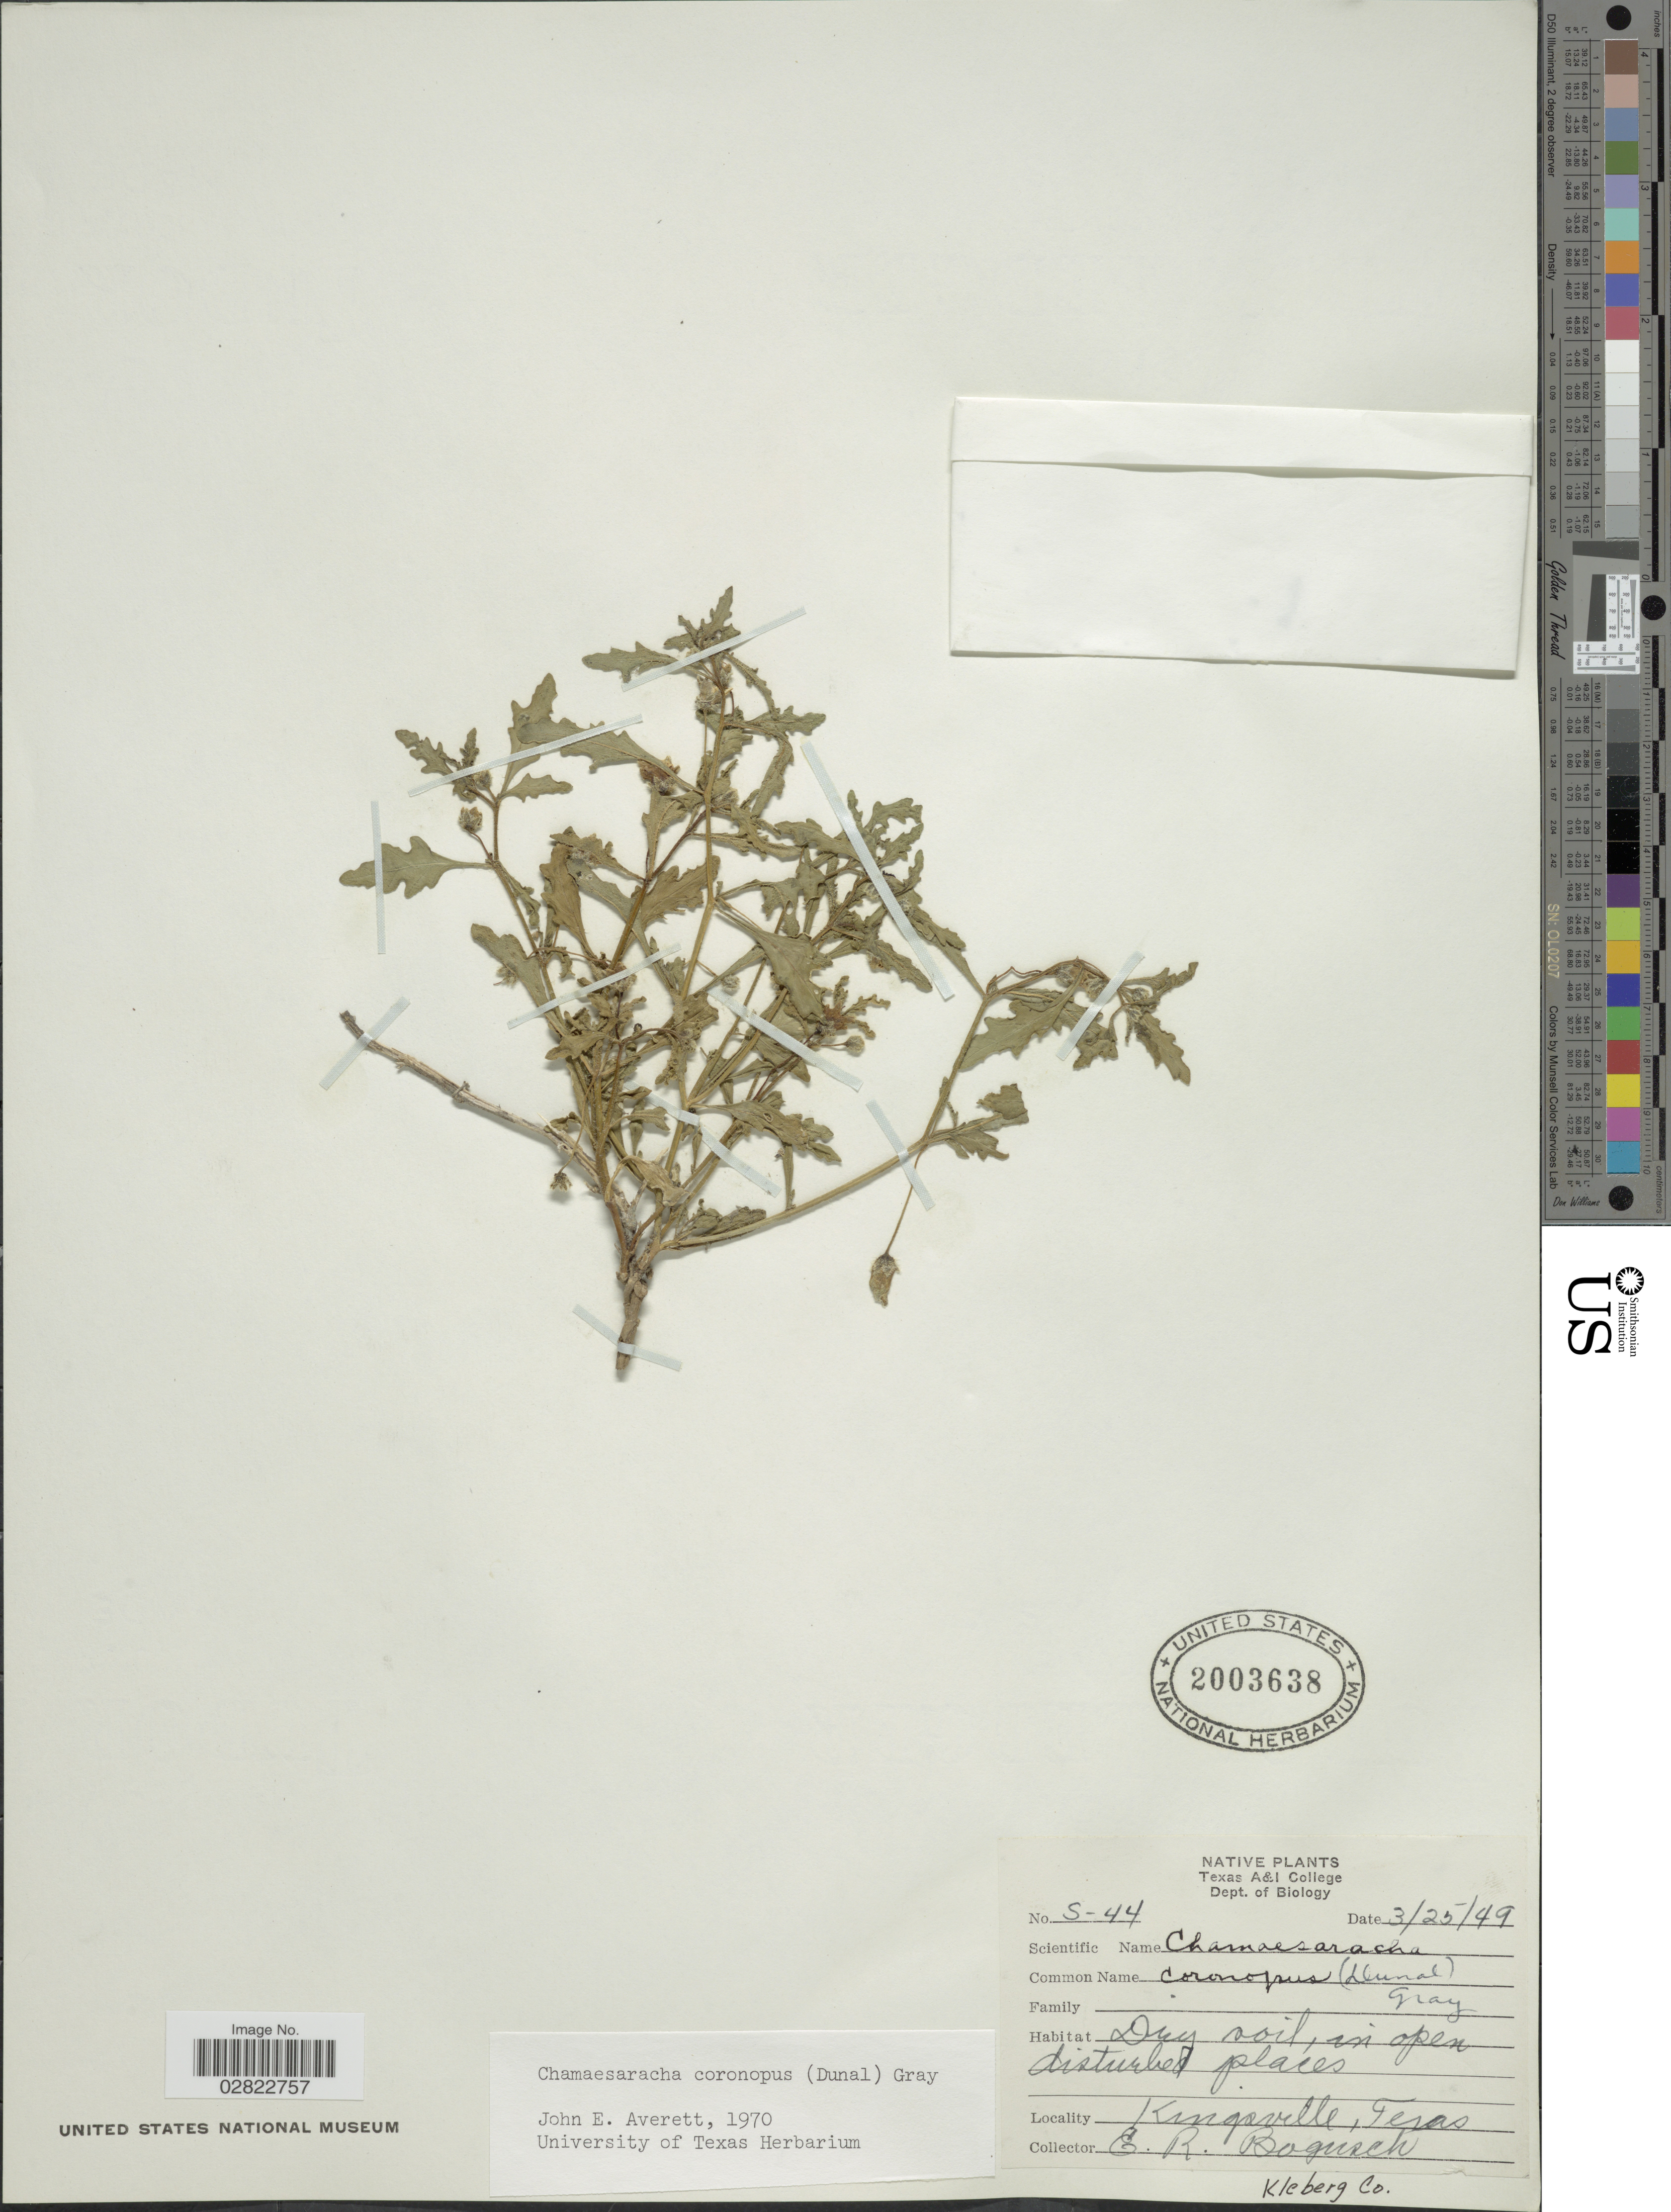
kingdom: Plantae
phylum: Tracheophyta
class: Magnoliopsida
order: Solanales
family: Solanaceae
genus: Chamaesaracha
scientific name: Chamaesaracha coronopus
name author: (Dunal) A. Gray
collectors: E. Bogusch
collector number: S-44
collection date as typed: Transcribed d/m/y: 25/3/49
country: United States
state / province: Texas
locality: Kingsville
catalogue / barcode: US 2003638